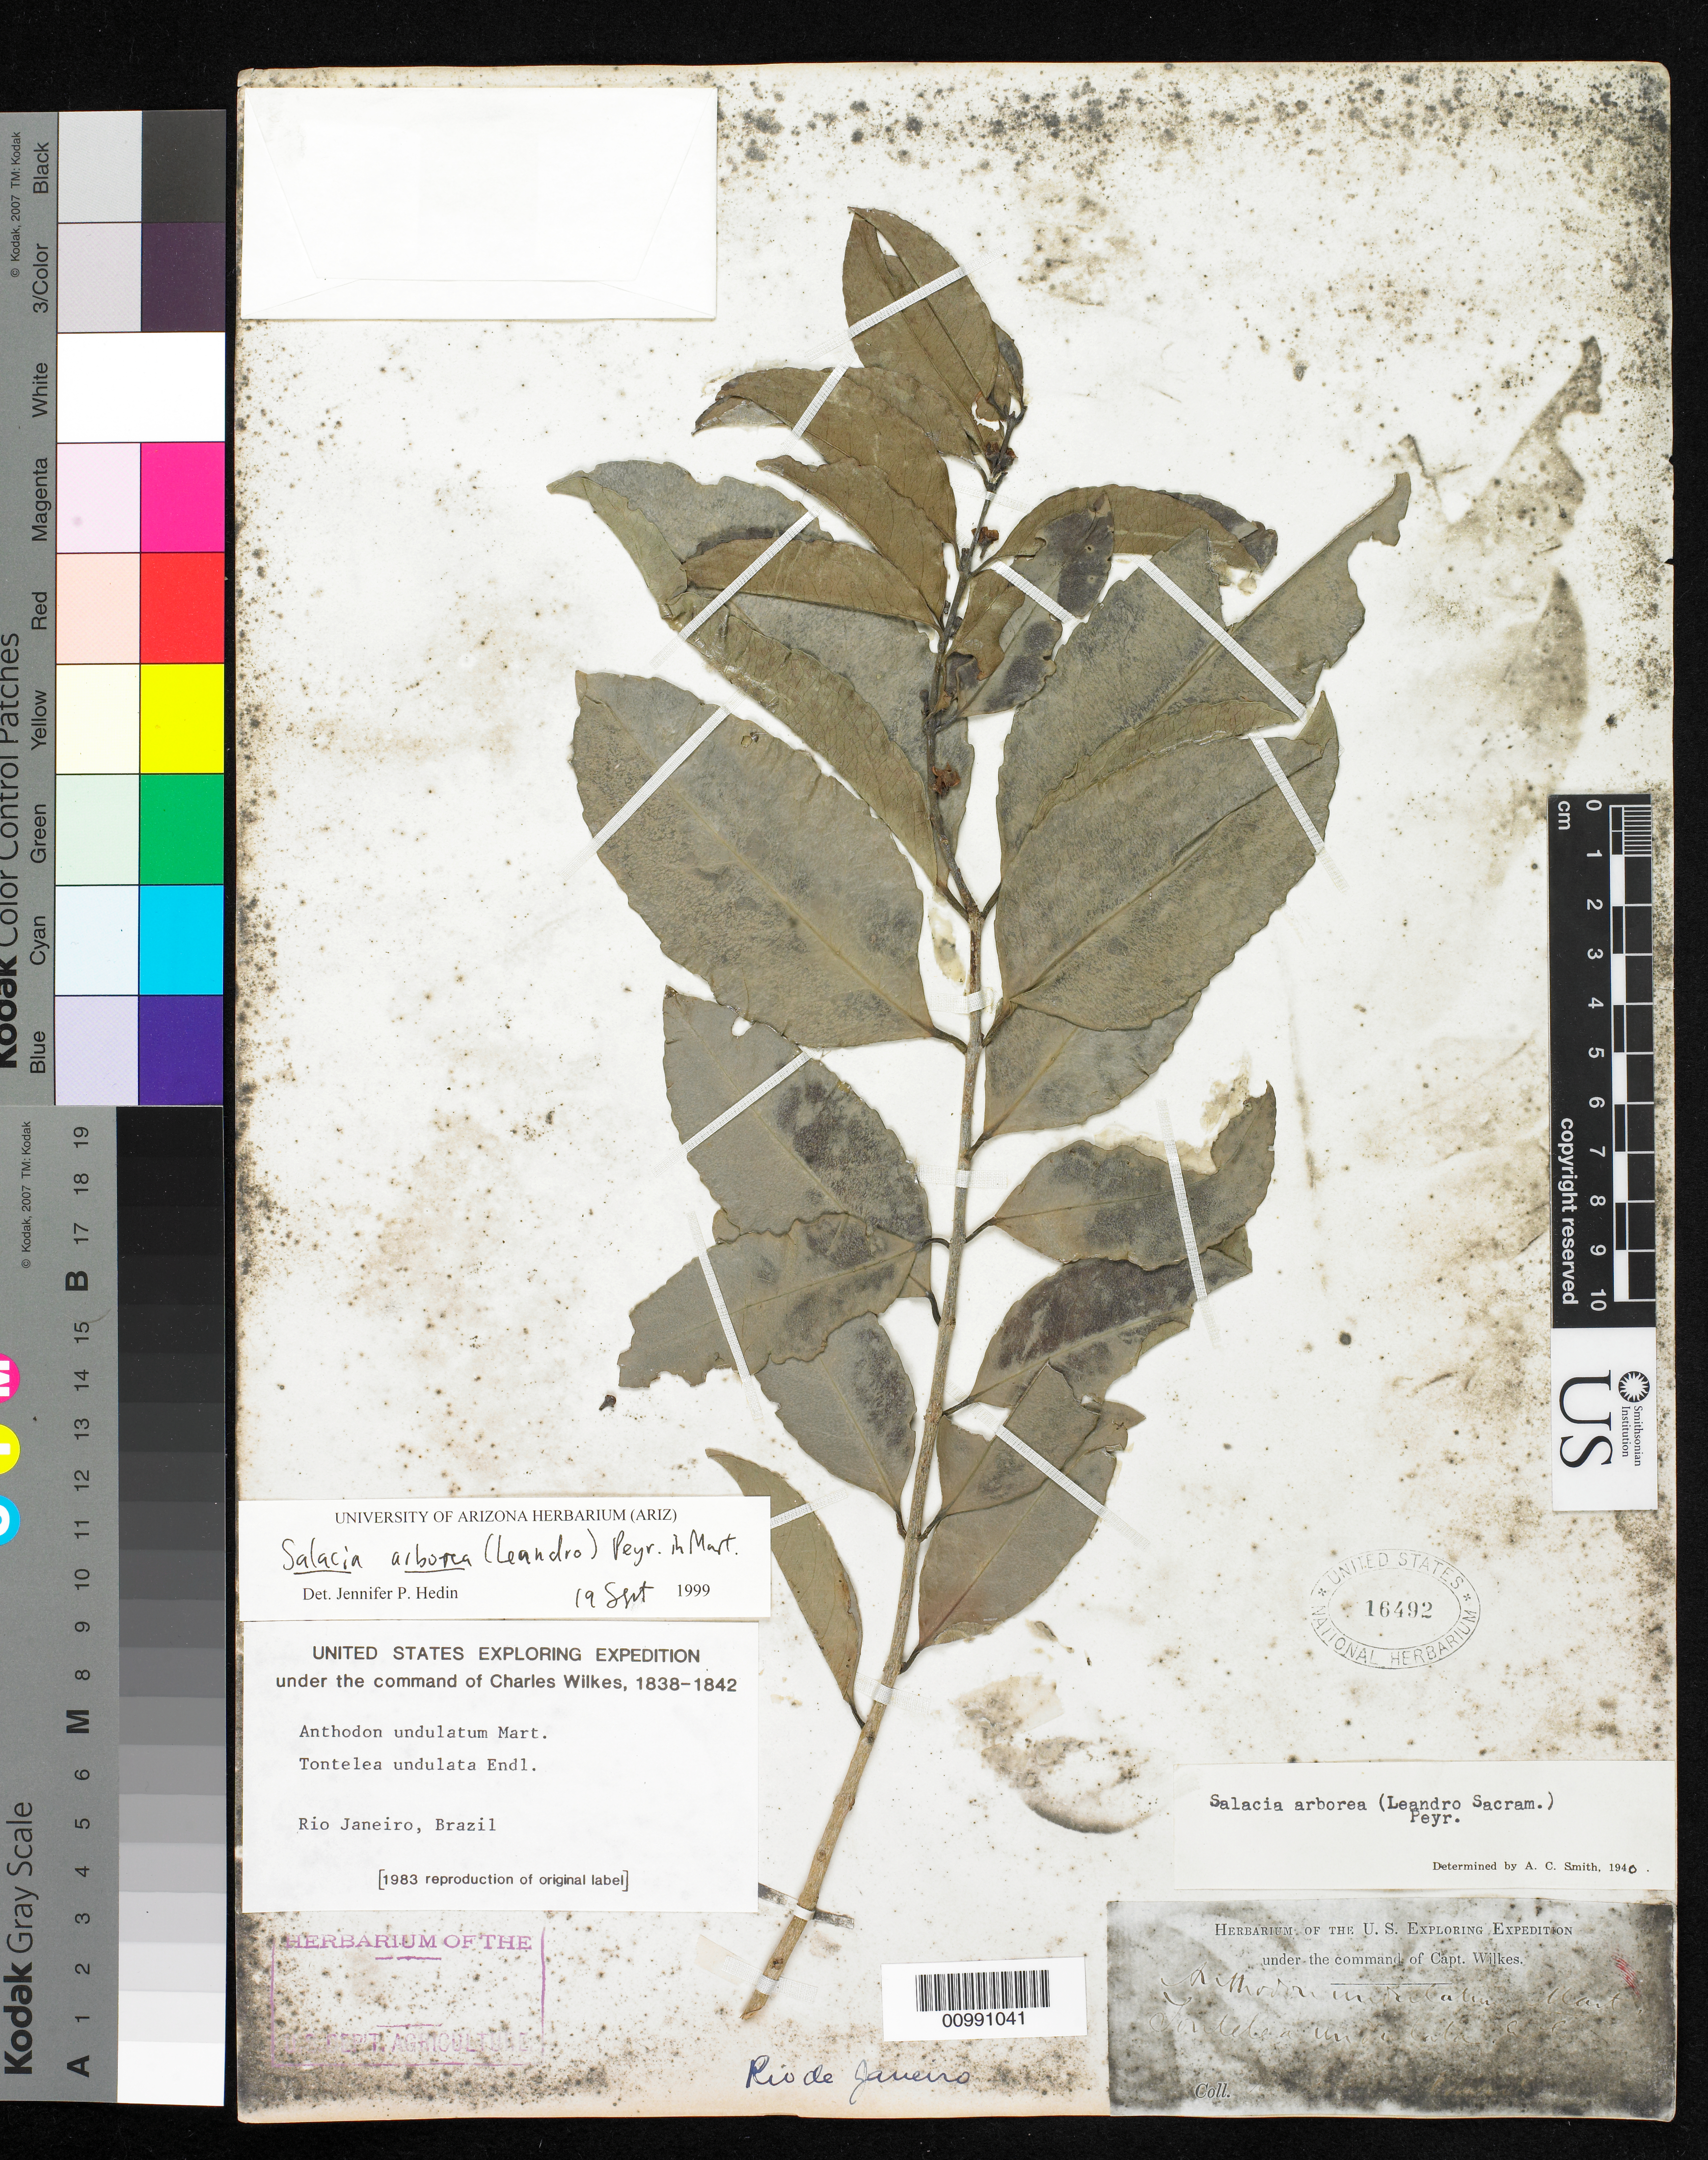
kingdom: Plantae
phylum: Tracheophyta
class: Magnoliopsida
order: Celastrales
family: Celastraceae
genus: Salacia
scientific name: Salacia arborea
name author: Peyr.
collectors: Wilkes Explor. Exped.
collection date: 1838/1842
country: Brazil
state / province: Rio de Janeiro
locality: Rio Janeiro, Brazil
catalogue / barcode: US 16492